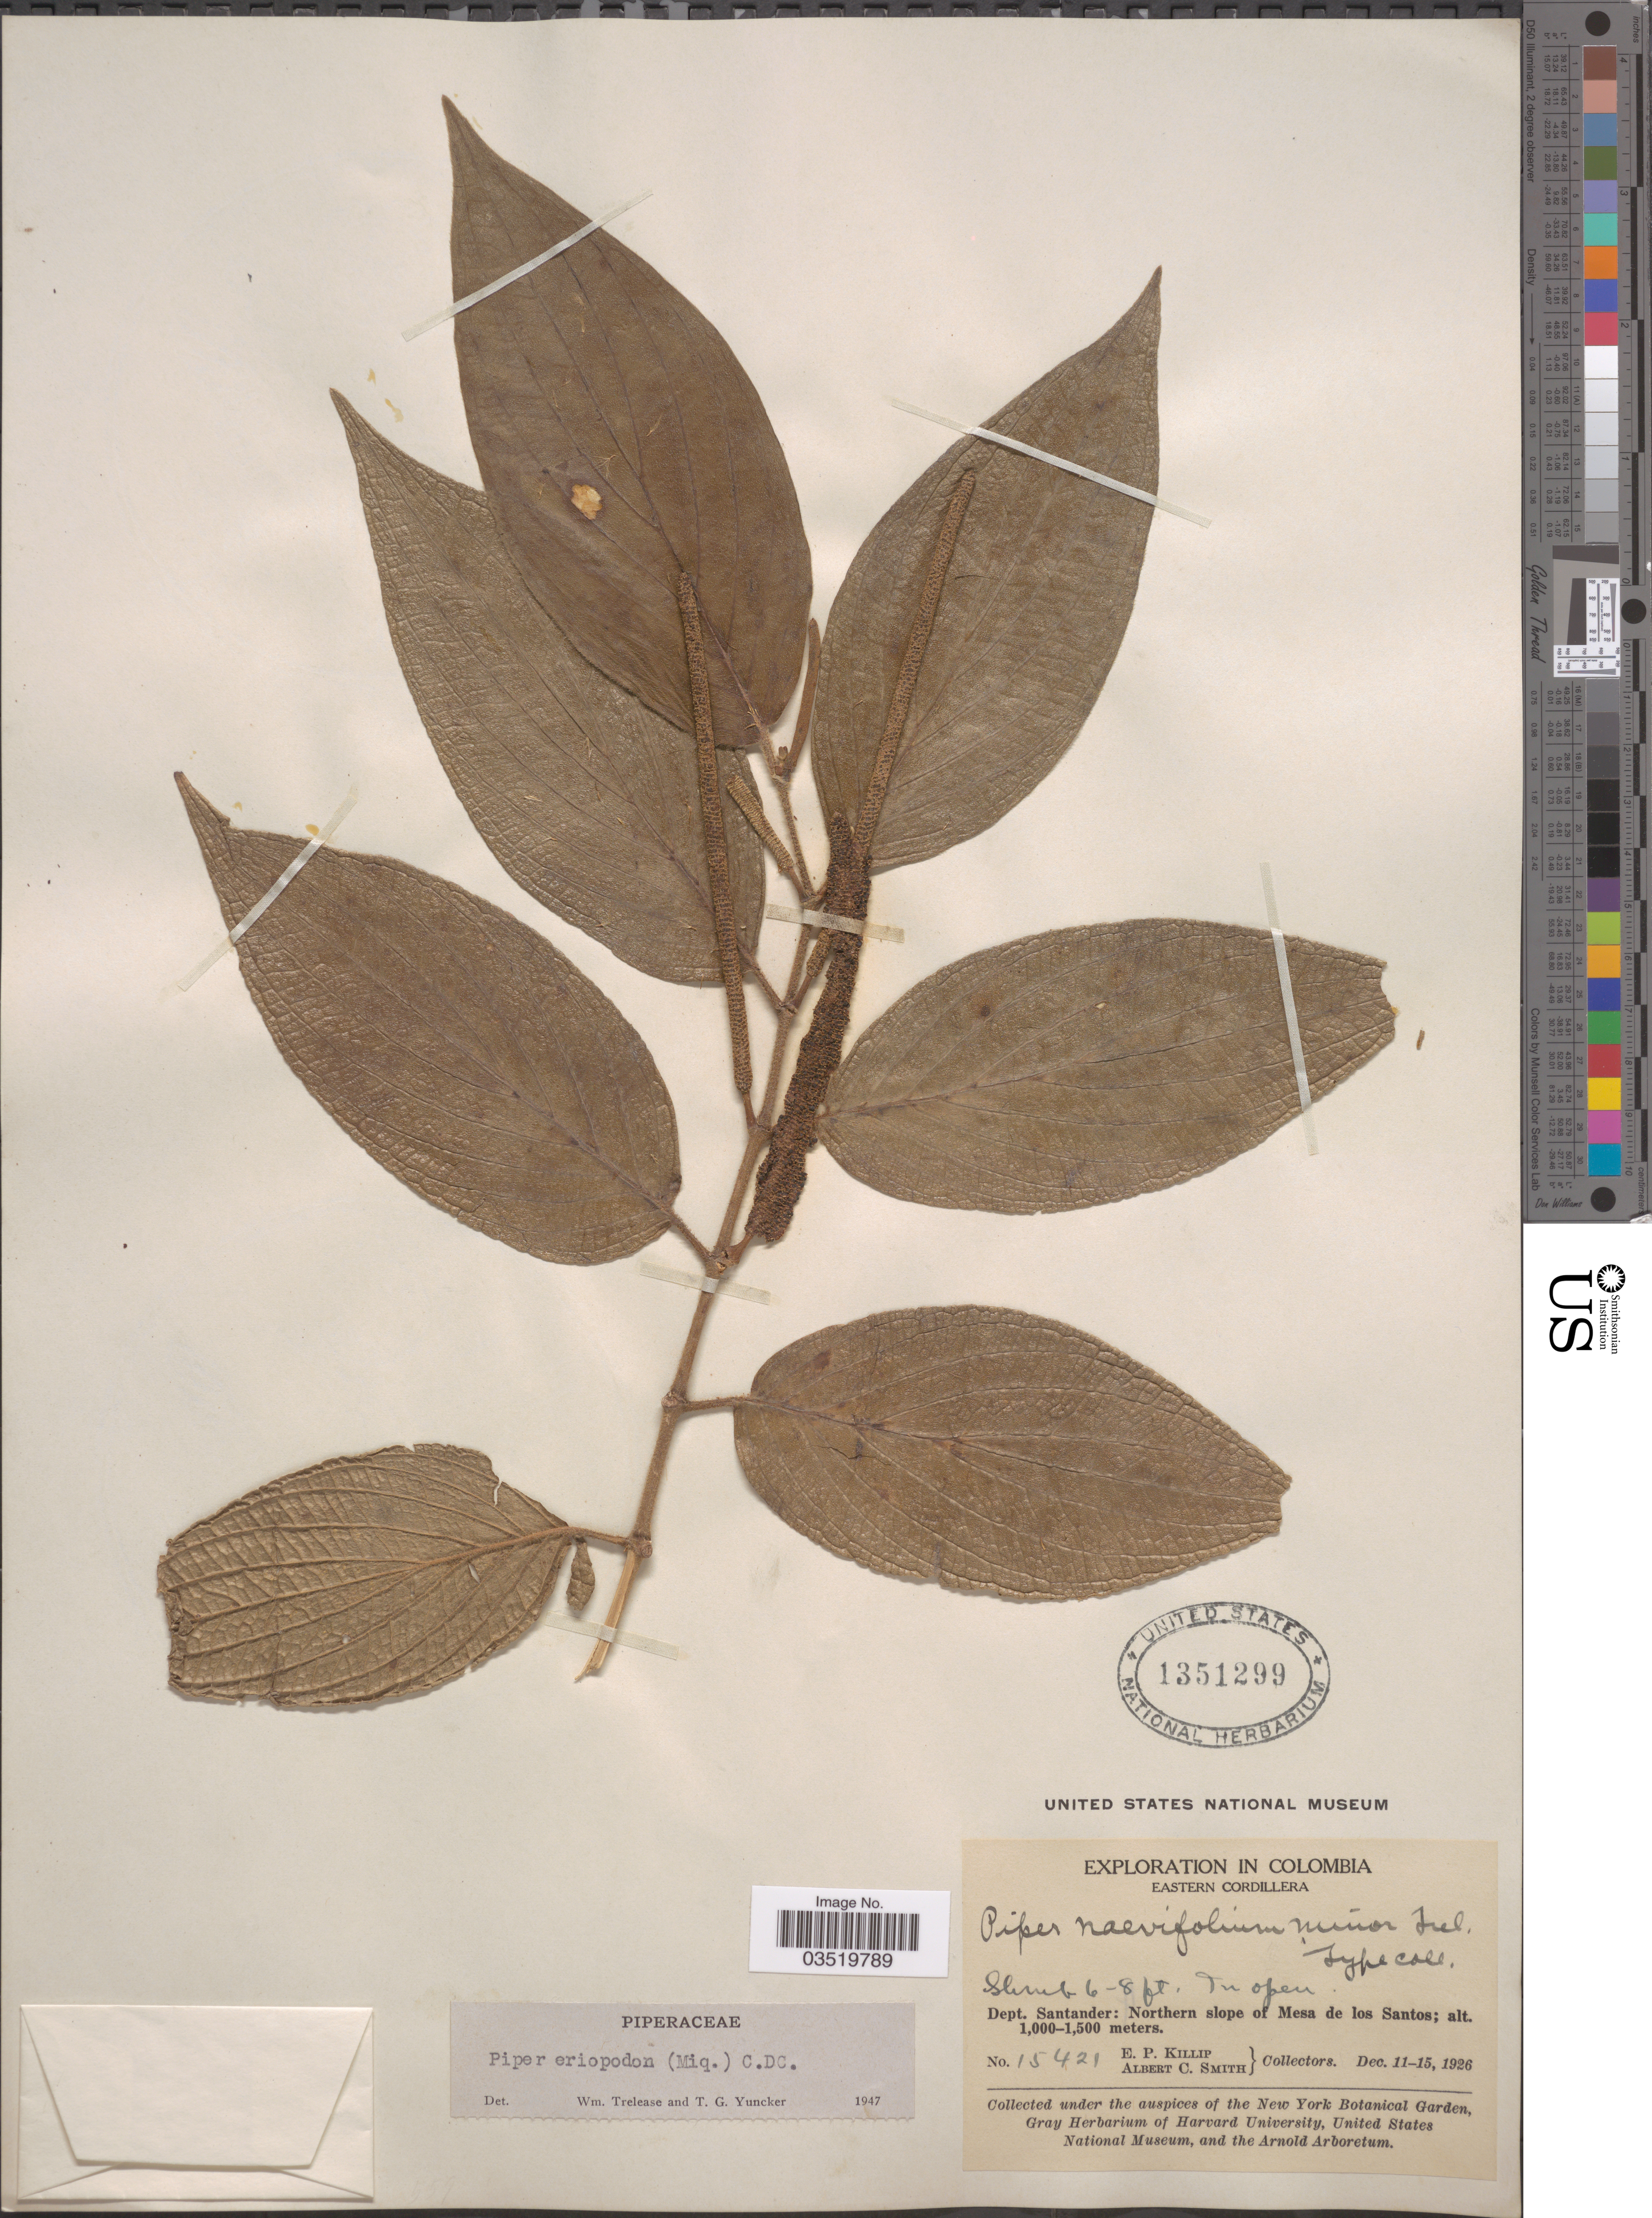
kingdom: Plantae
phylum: Tracheophyta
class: Magnoliopsida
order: Piperales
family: Piperaceae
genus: Piper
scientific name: Piper eriopodon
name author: C. DC.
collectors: E. P. Killip & A. C. Smith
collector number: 15421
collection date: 1926-12-11/1926-12-15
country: Colombia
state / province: Santander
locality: Eastern Cordillera. Dept. Santander: Northern slope of Mesa de los Santos.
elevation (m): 1000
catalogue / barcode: US 1351299